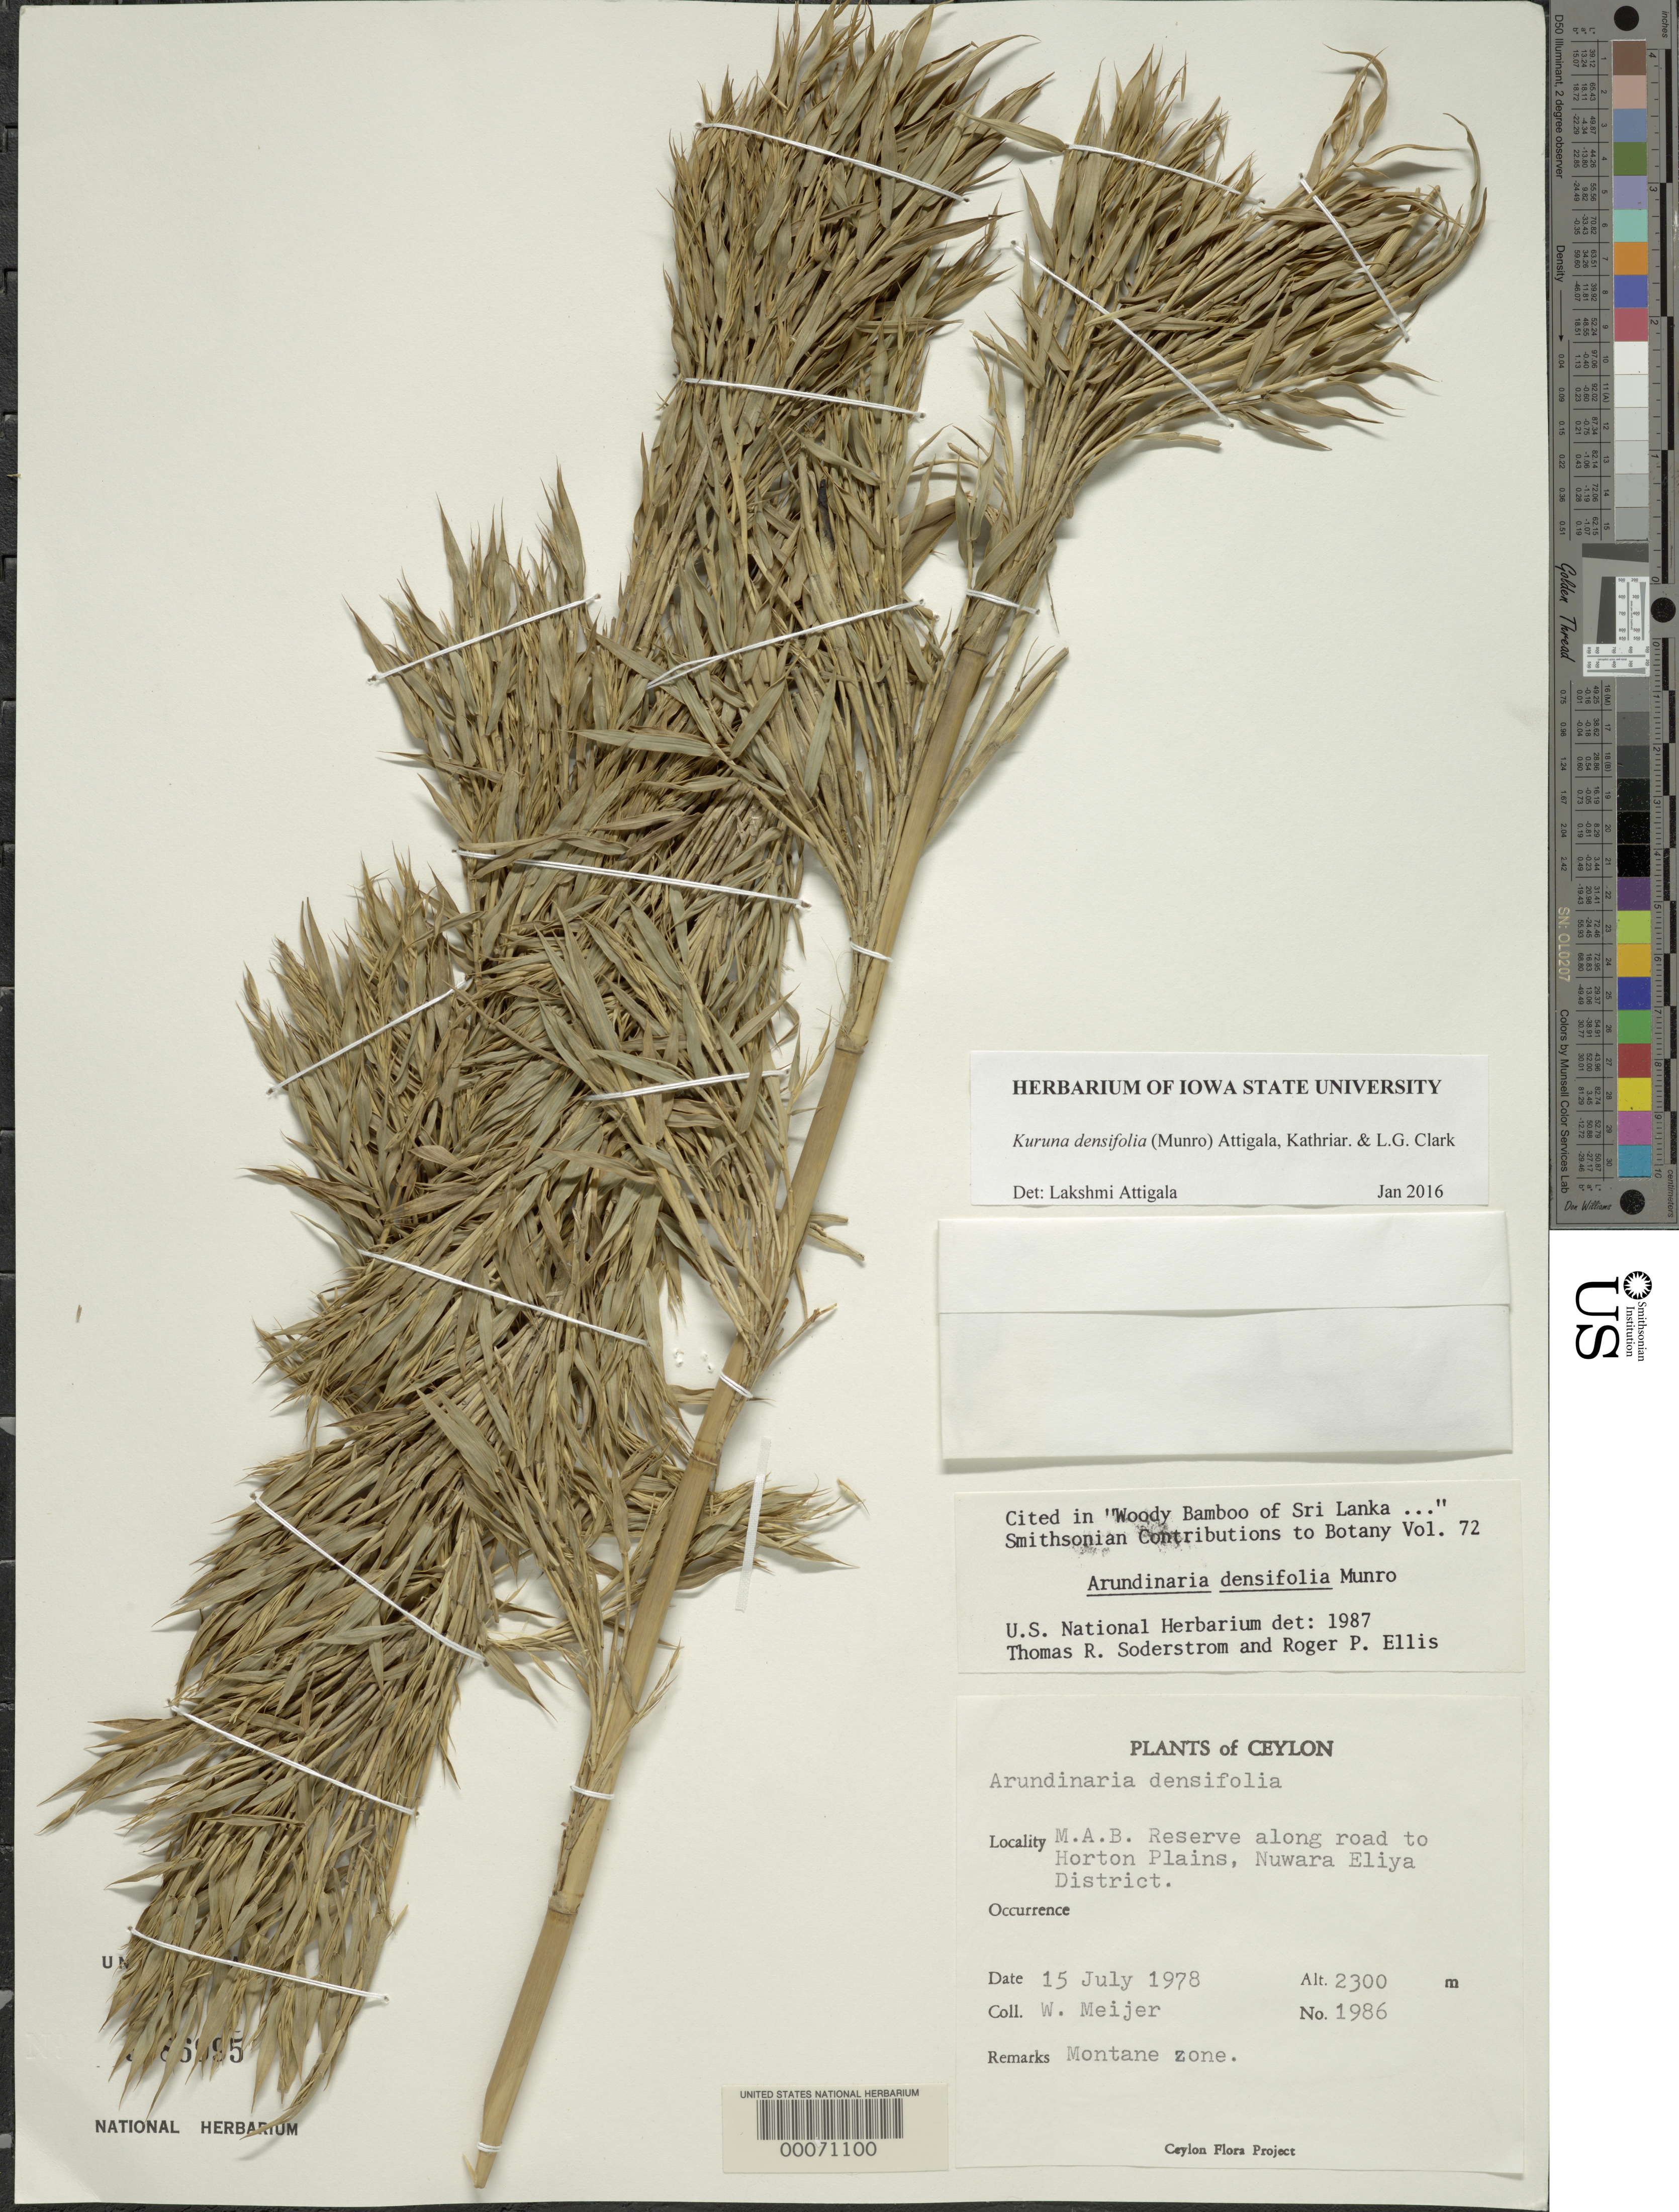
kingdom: Plantae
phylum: Tracheophyta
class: Liliopsida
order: Poales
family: Poaceae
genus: Kuruna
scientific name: Kuruna densifolia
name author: (Munro) Attigala et al.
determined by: Attigala, L.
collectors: W. Meijer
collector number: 1986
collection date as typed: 15 Jul 1978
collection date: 1978-07-15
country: Sri Lanka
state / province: Central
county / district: Nuwara Eliya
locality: M.A.B. Reserve along road to Horton Plains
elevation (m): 2300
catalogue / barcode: US 3086995